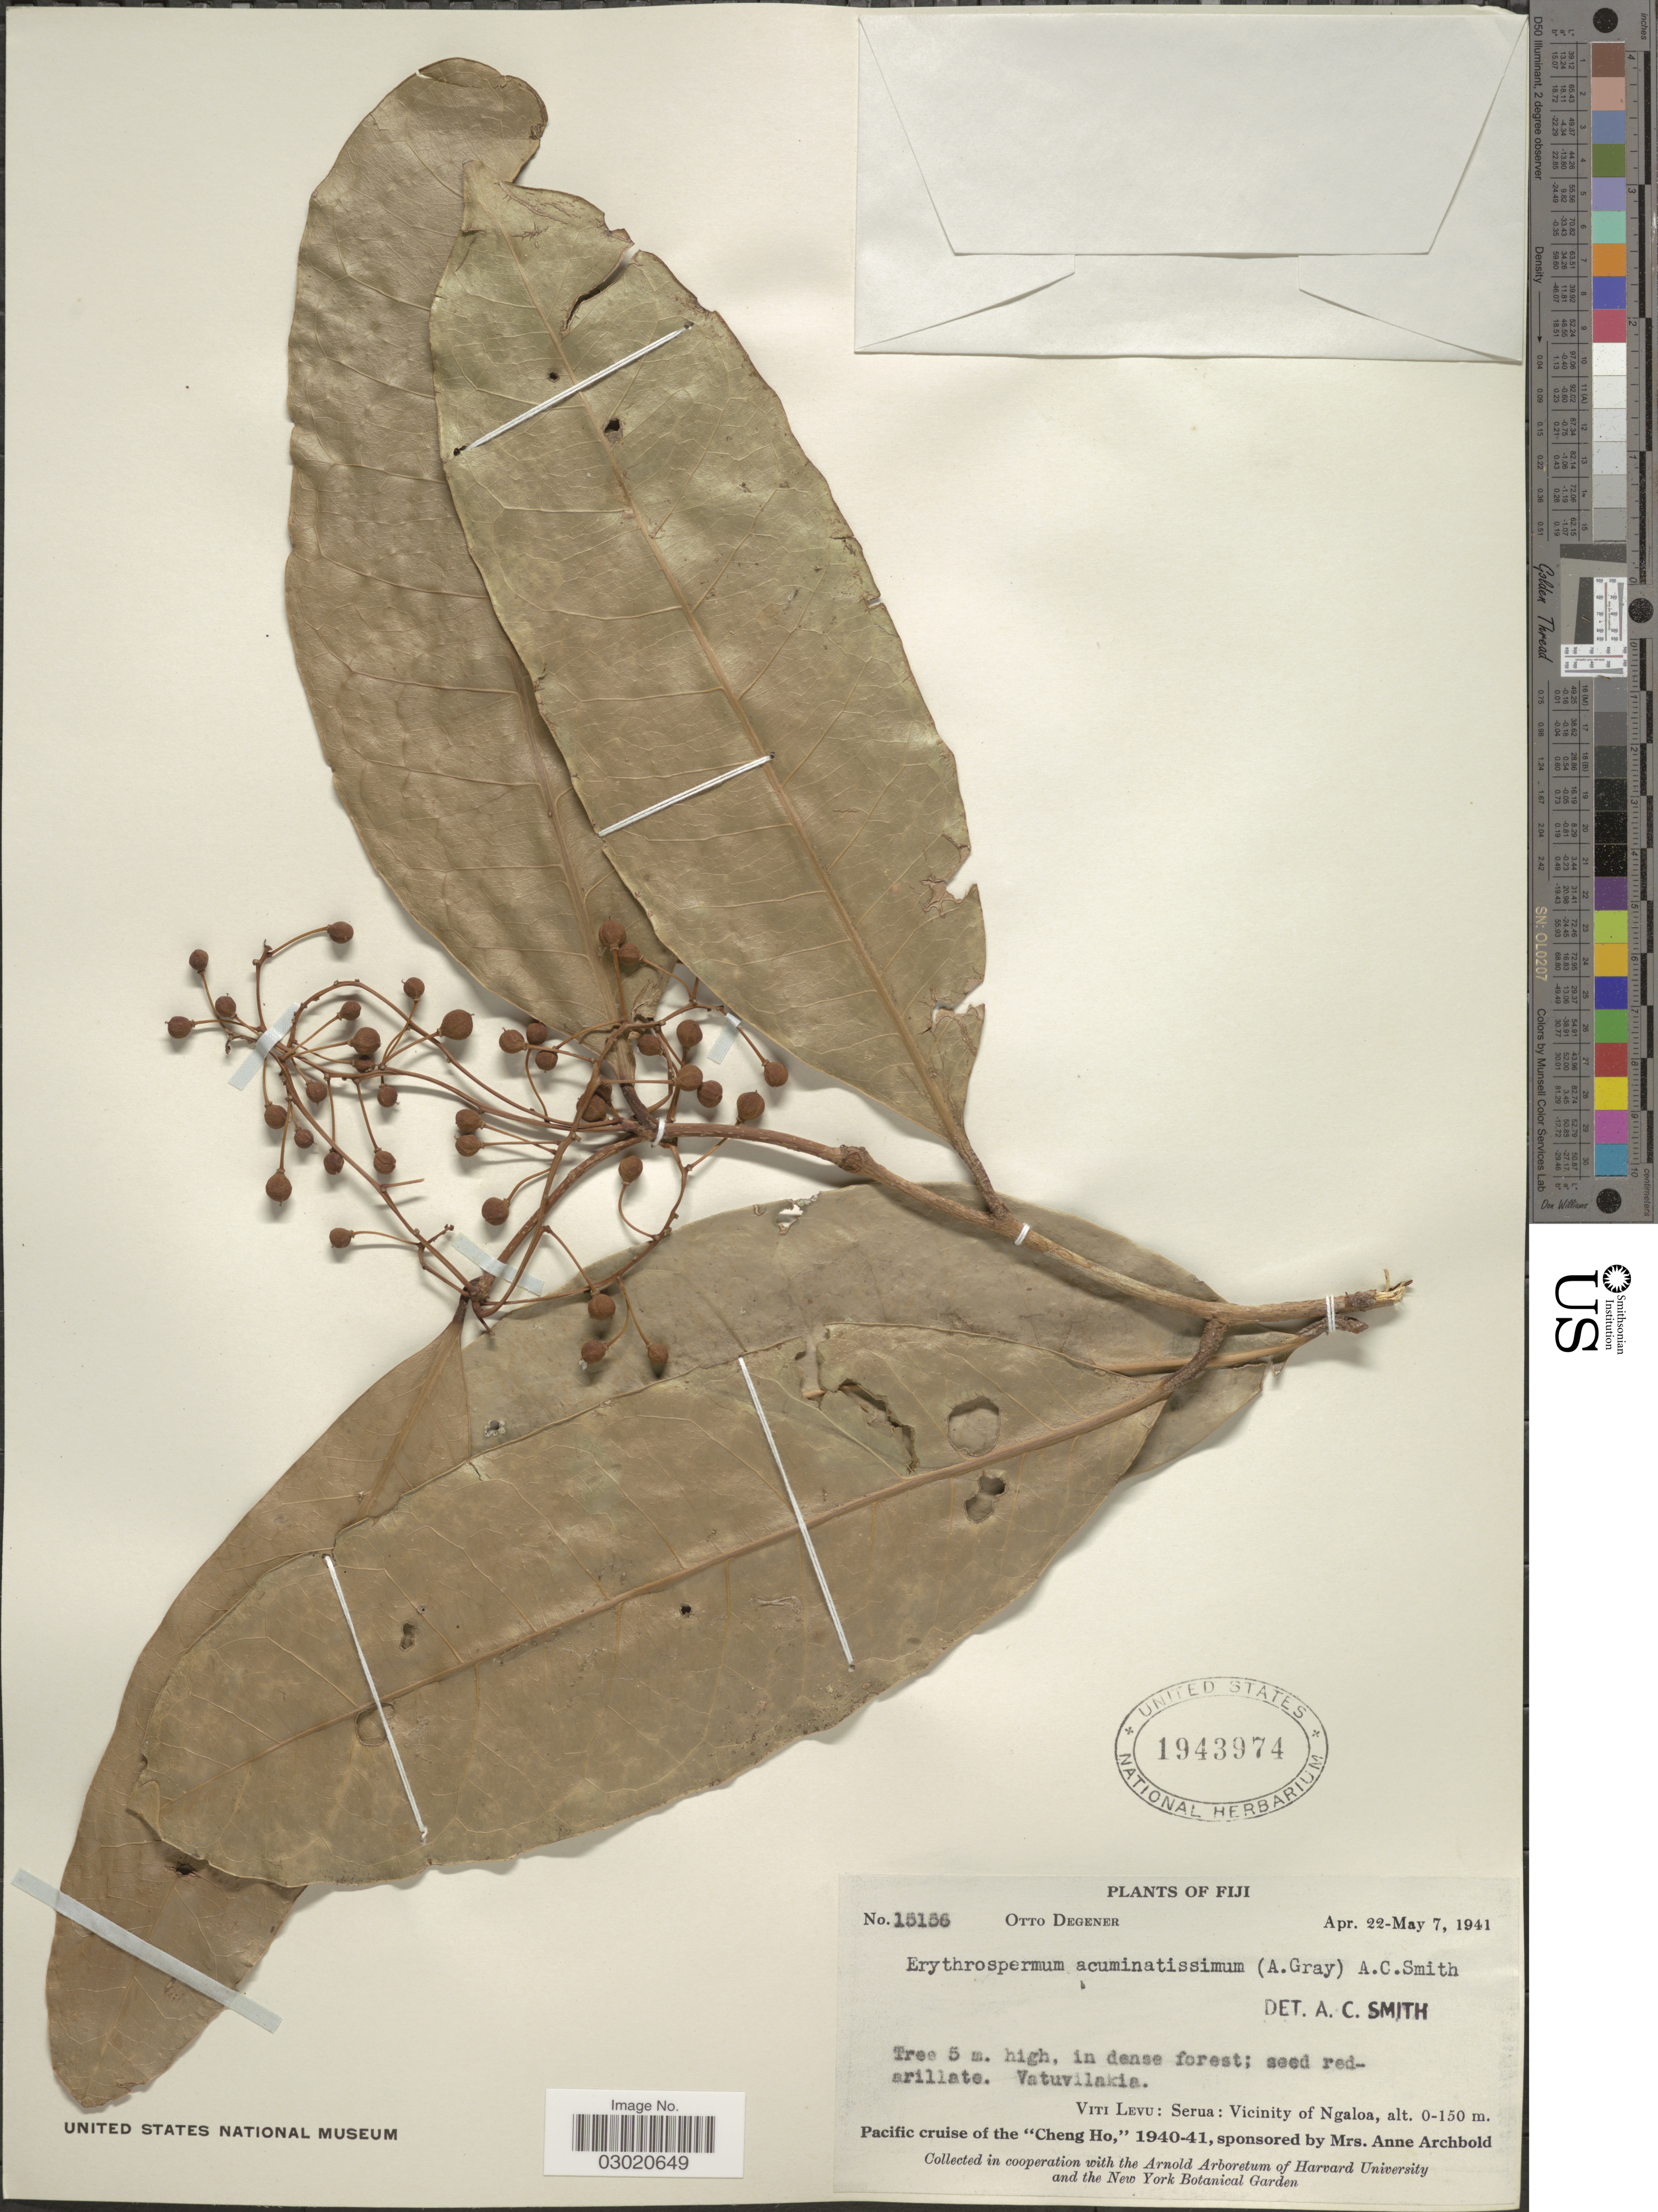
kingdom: Plantae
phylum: Tracheophyta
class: Magnoliopsida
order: Malpighiales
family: Achariaceae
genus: Erythrospermum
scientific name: Erythrospermum acuminatissimum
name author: (A. Gray) A.C. Sm.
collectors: O. Degener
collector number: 15156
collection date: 1941-04-22/1941-05-07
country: Fiji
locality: Vatuvilakia, Viti Levu: Serua: Vicinity of Ngaloa.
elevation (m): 0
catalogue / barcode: US 1943974